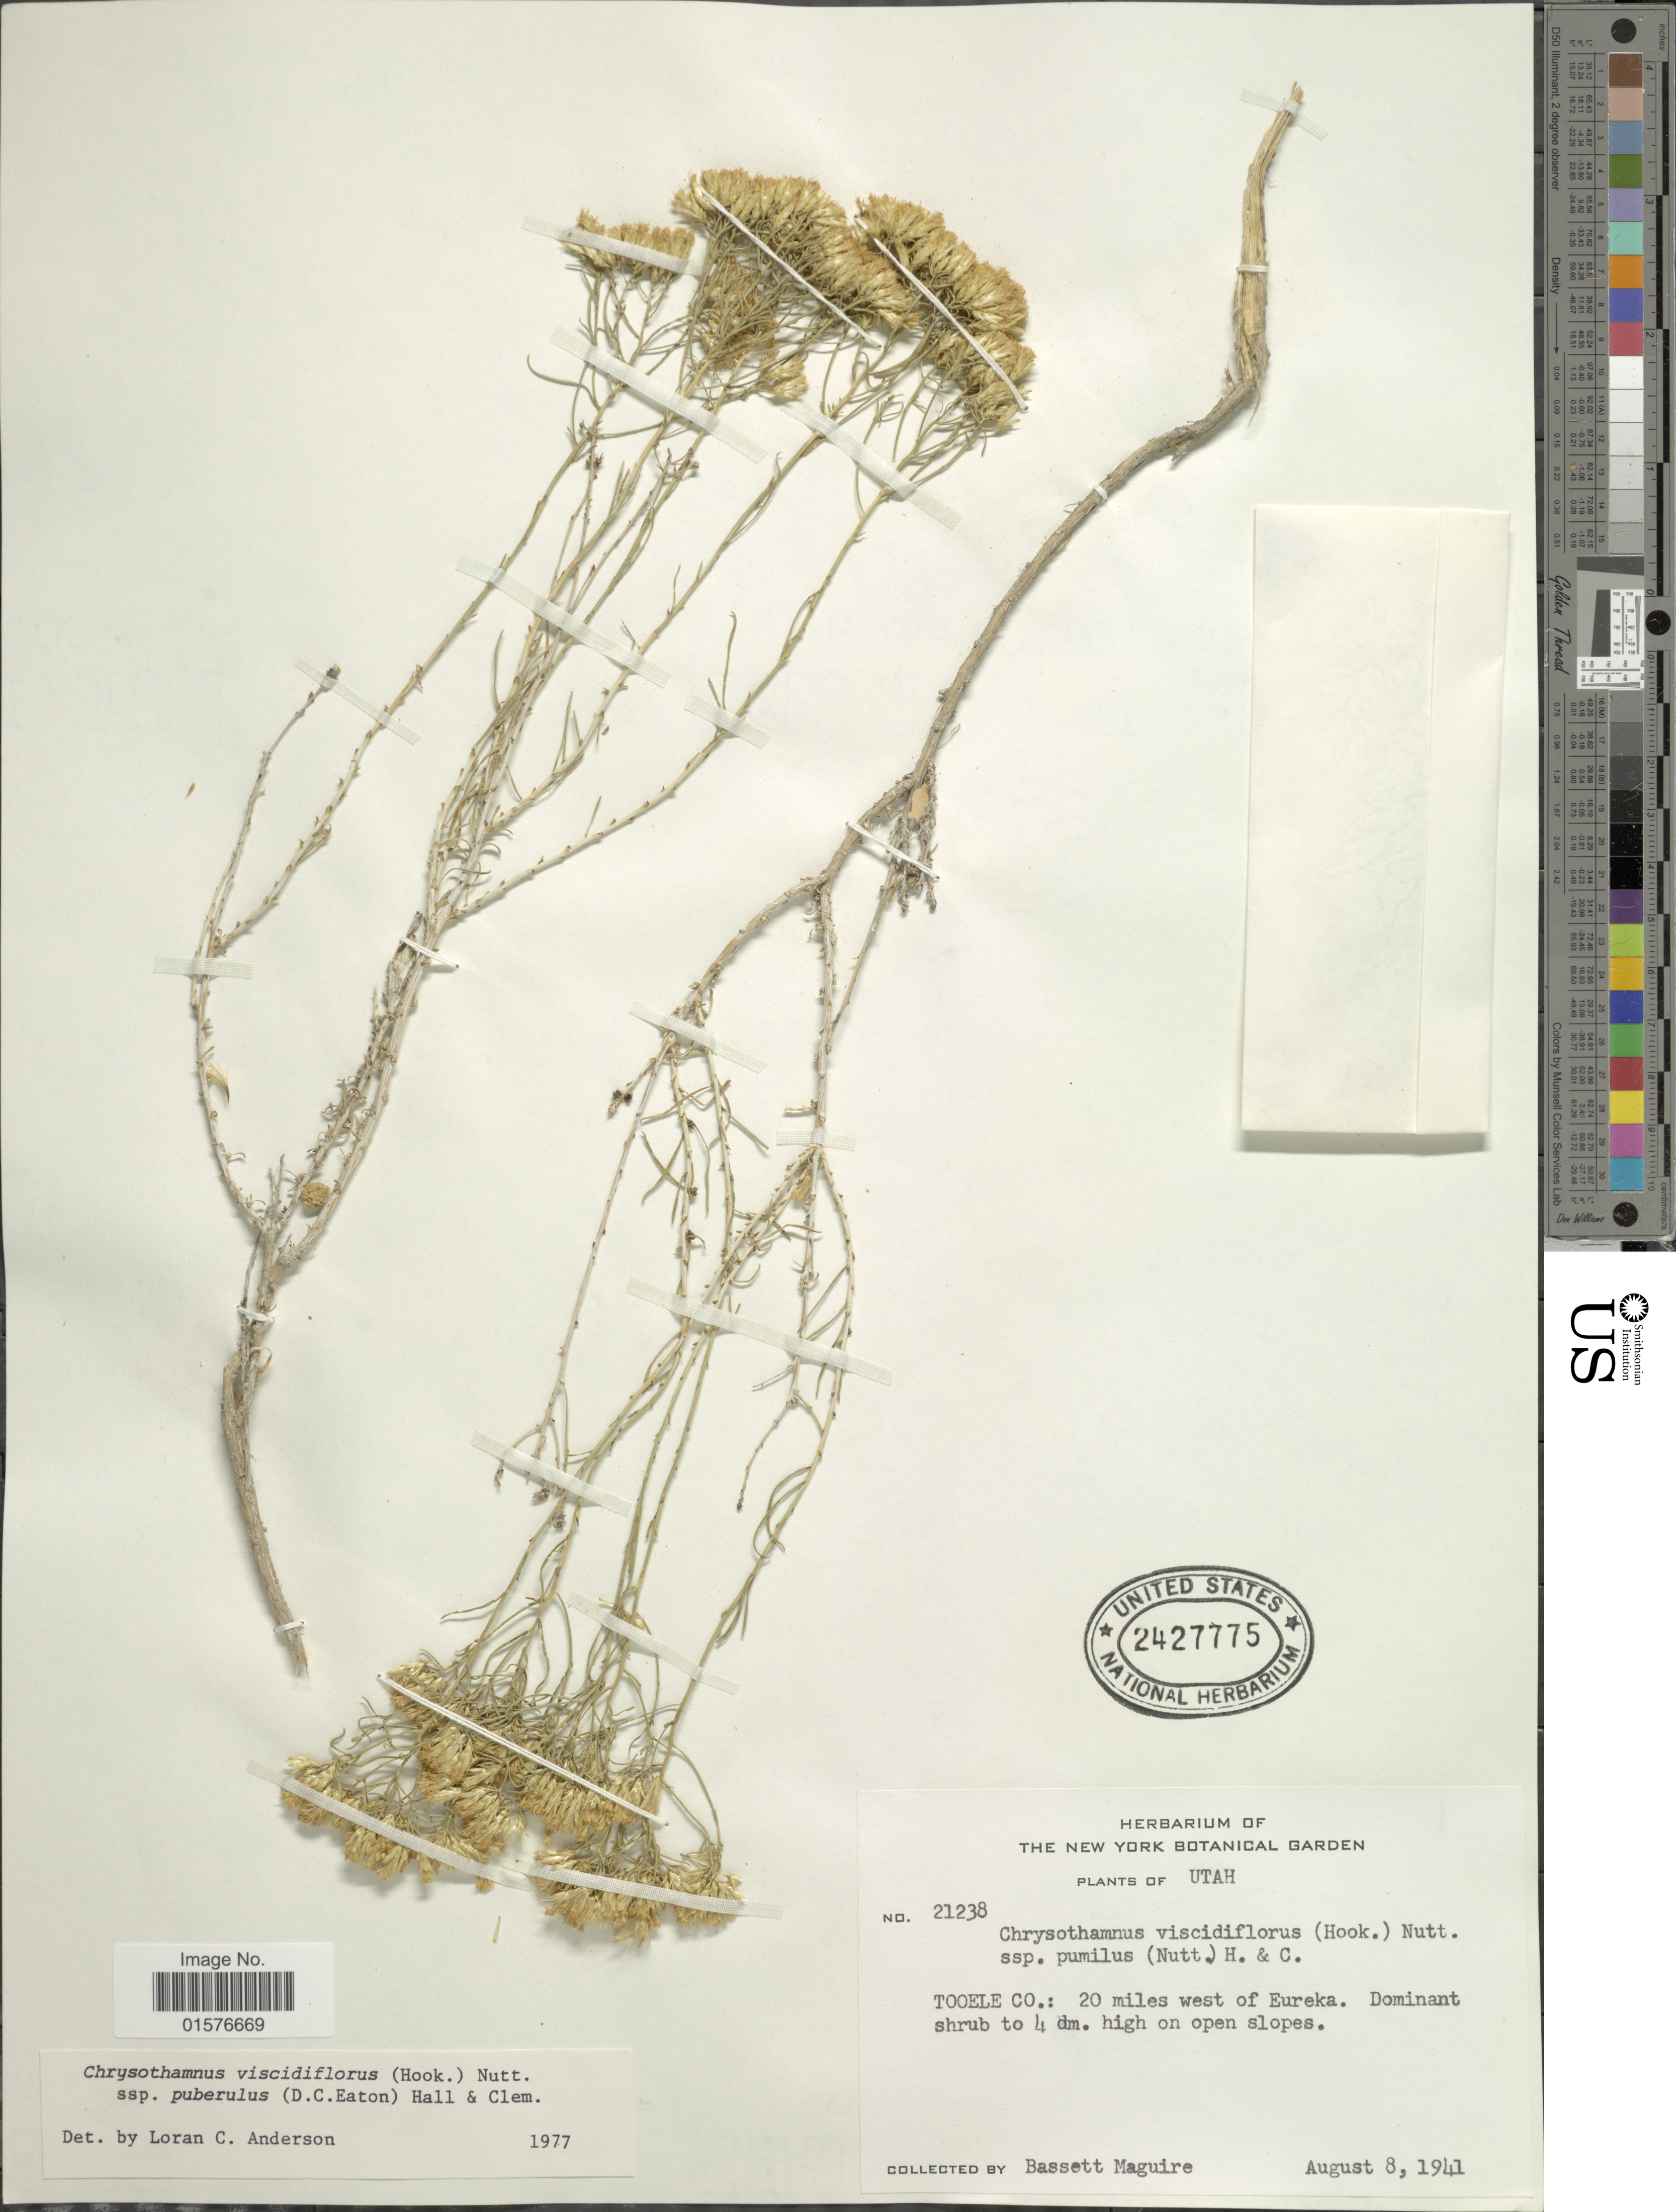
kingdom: Plantae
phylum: Tracheophyta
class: Magnoliopsida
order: Asterales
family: Asteraceae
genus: Chrysothamnus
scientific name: Chrysothamnus viscidiflorus subsp. puberulus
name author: (D.C. Eaton) H.M. Hall & Clem.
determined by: Urbatsch, Lowell E., Curator (LSU), Louisiana State University (UNITED STATES)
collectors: B. Maguire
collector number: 21238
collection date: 1941-08-08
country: United States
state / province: Utah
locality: Tooele Co.: 20 miles west of Eureka.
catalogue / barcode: US 2427775